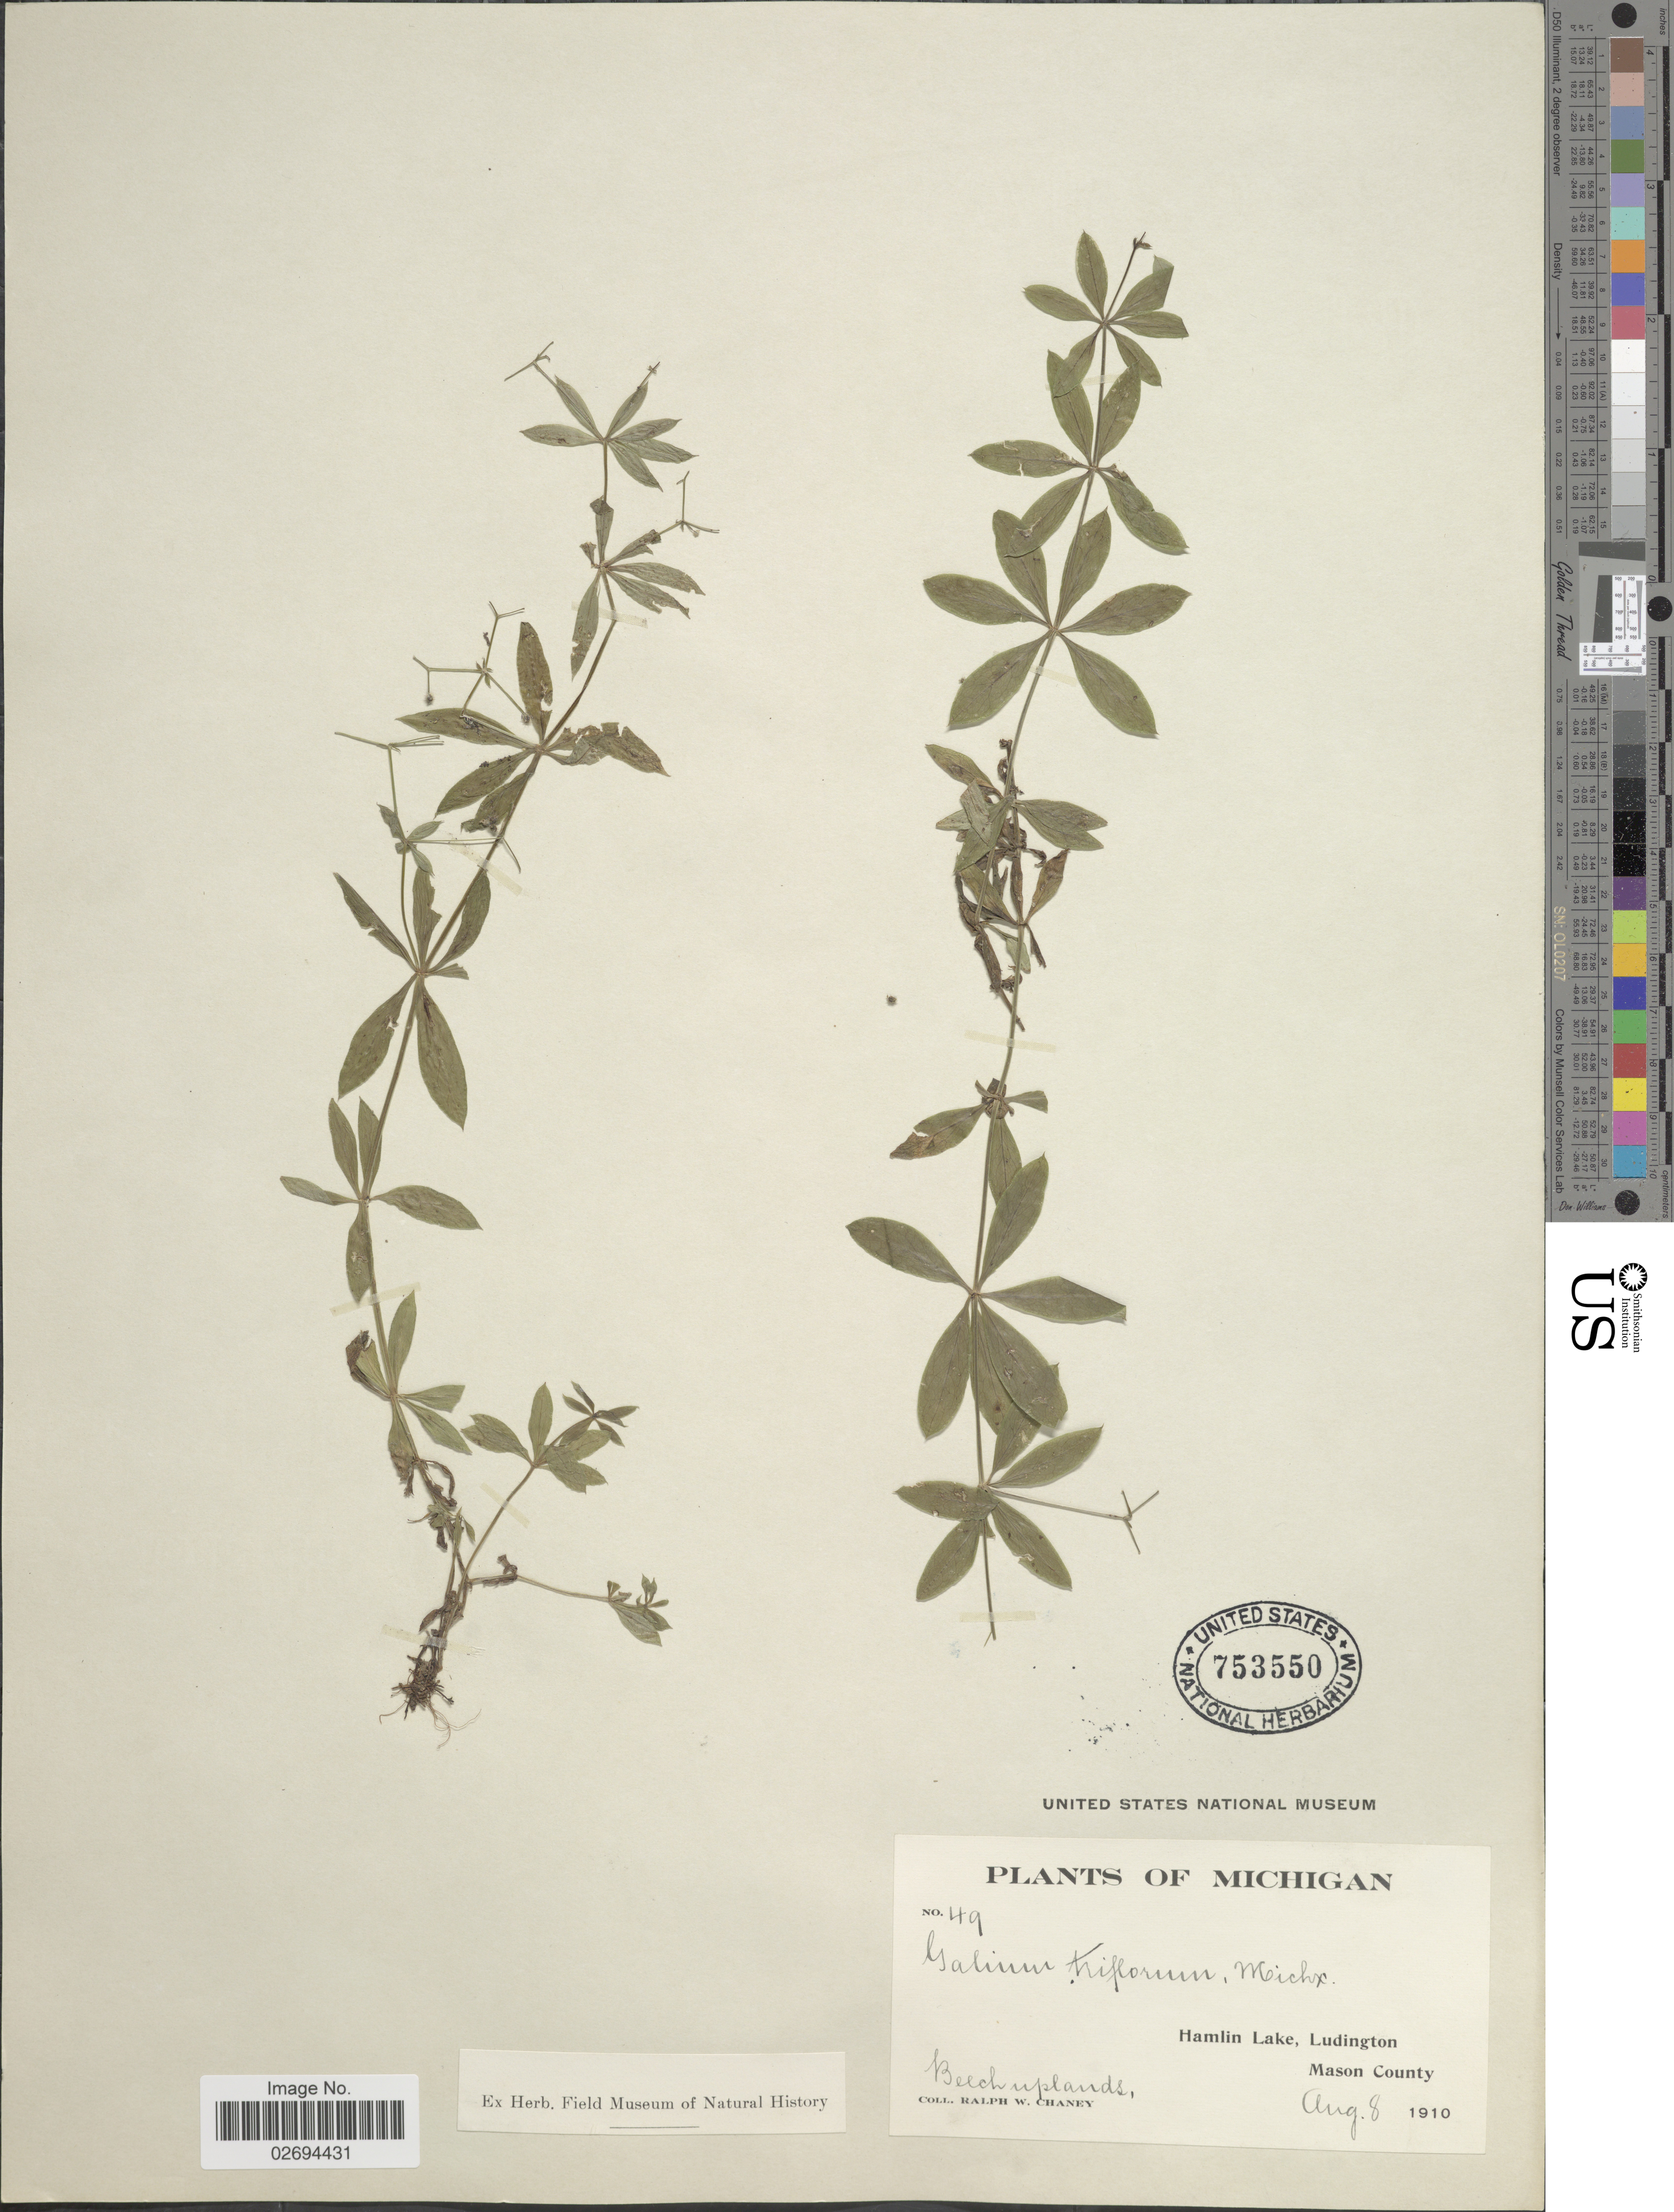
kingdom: Plantae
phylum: Tracheophyta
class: Magnoliopsida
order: Gentianales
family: Rubiaceae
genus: Galium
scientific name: Galium triflorum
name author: Michx.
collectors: R. Chaney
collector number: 49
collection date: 1910-08-08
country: United States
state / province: Michigan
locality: Hamlin Lake, Ludington. Mason County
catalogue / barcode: US 753550